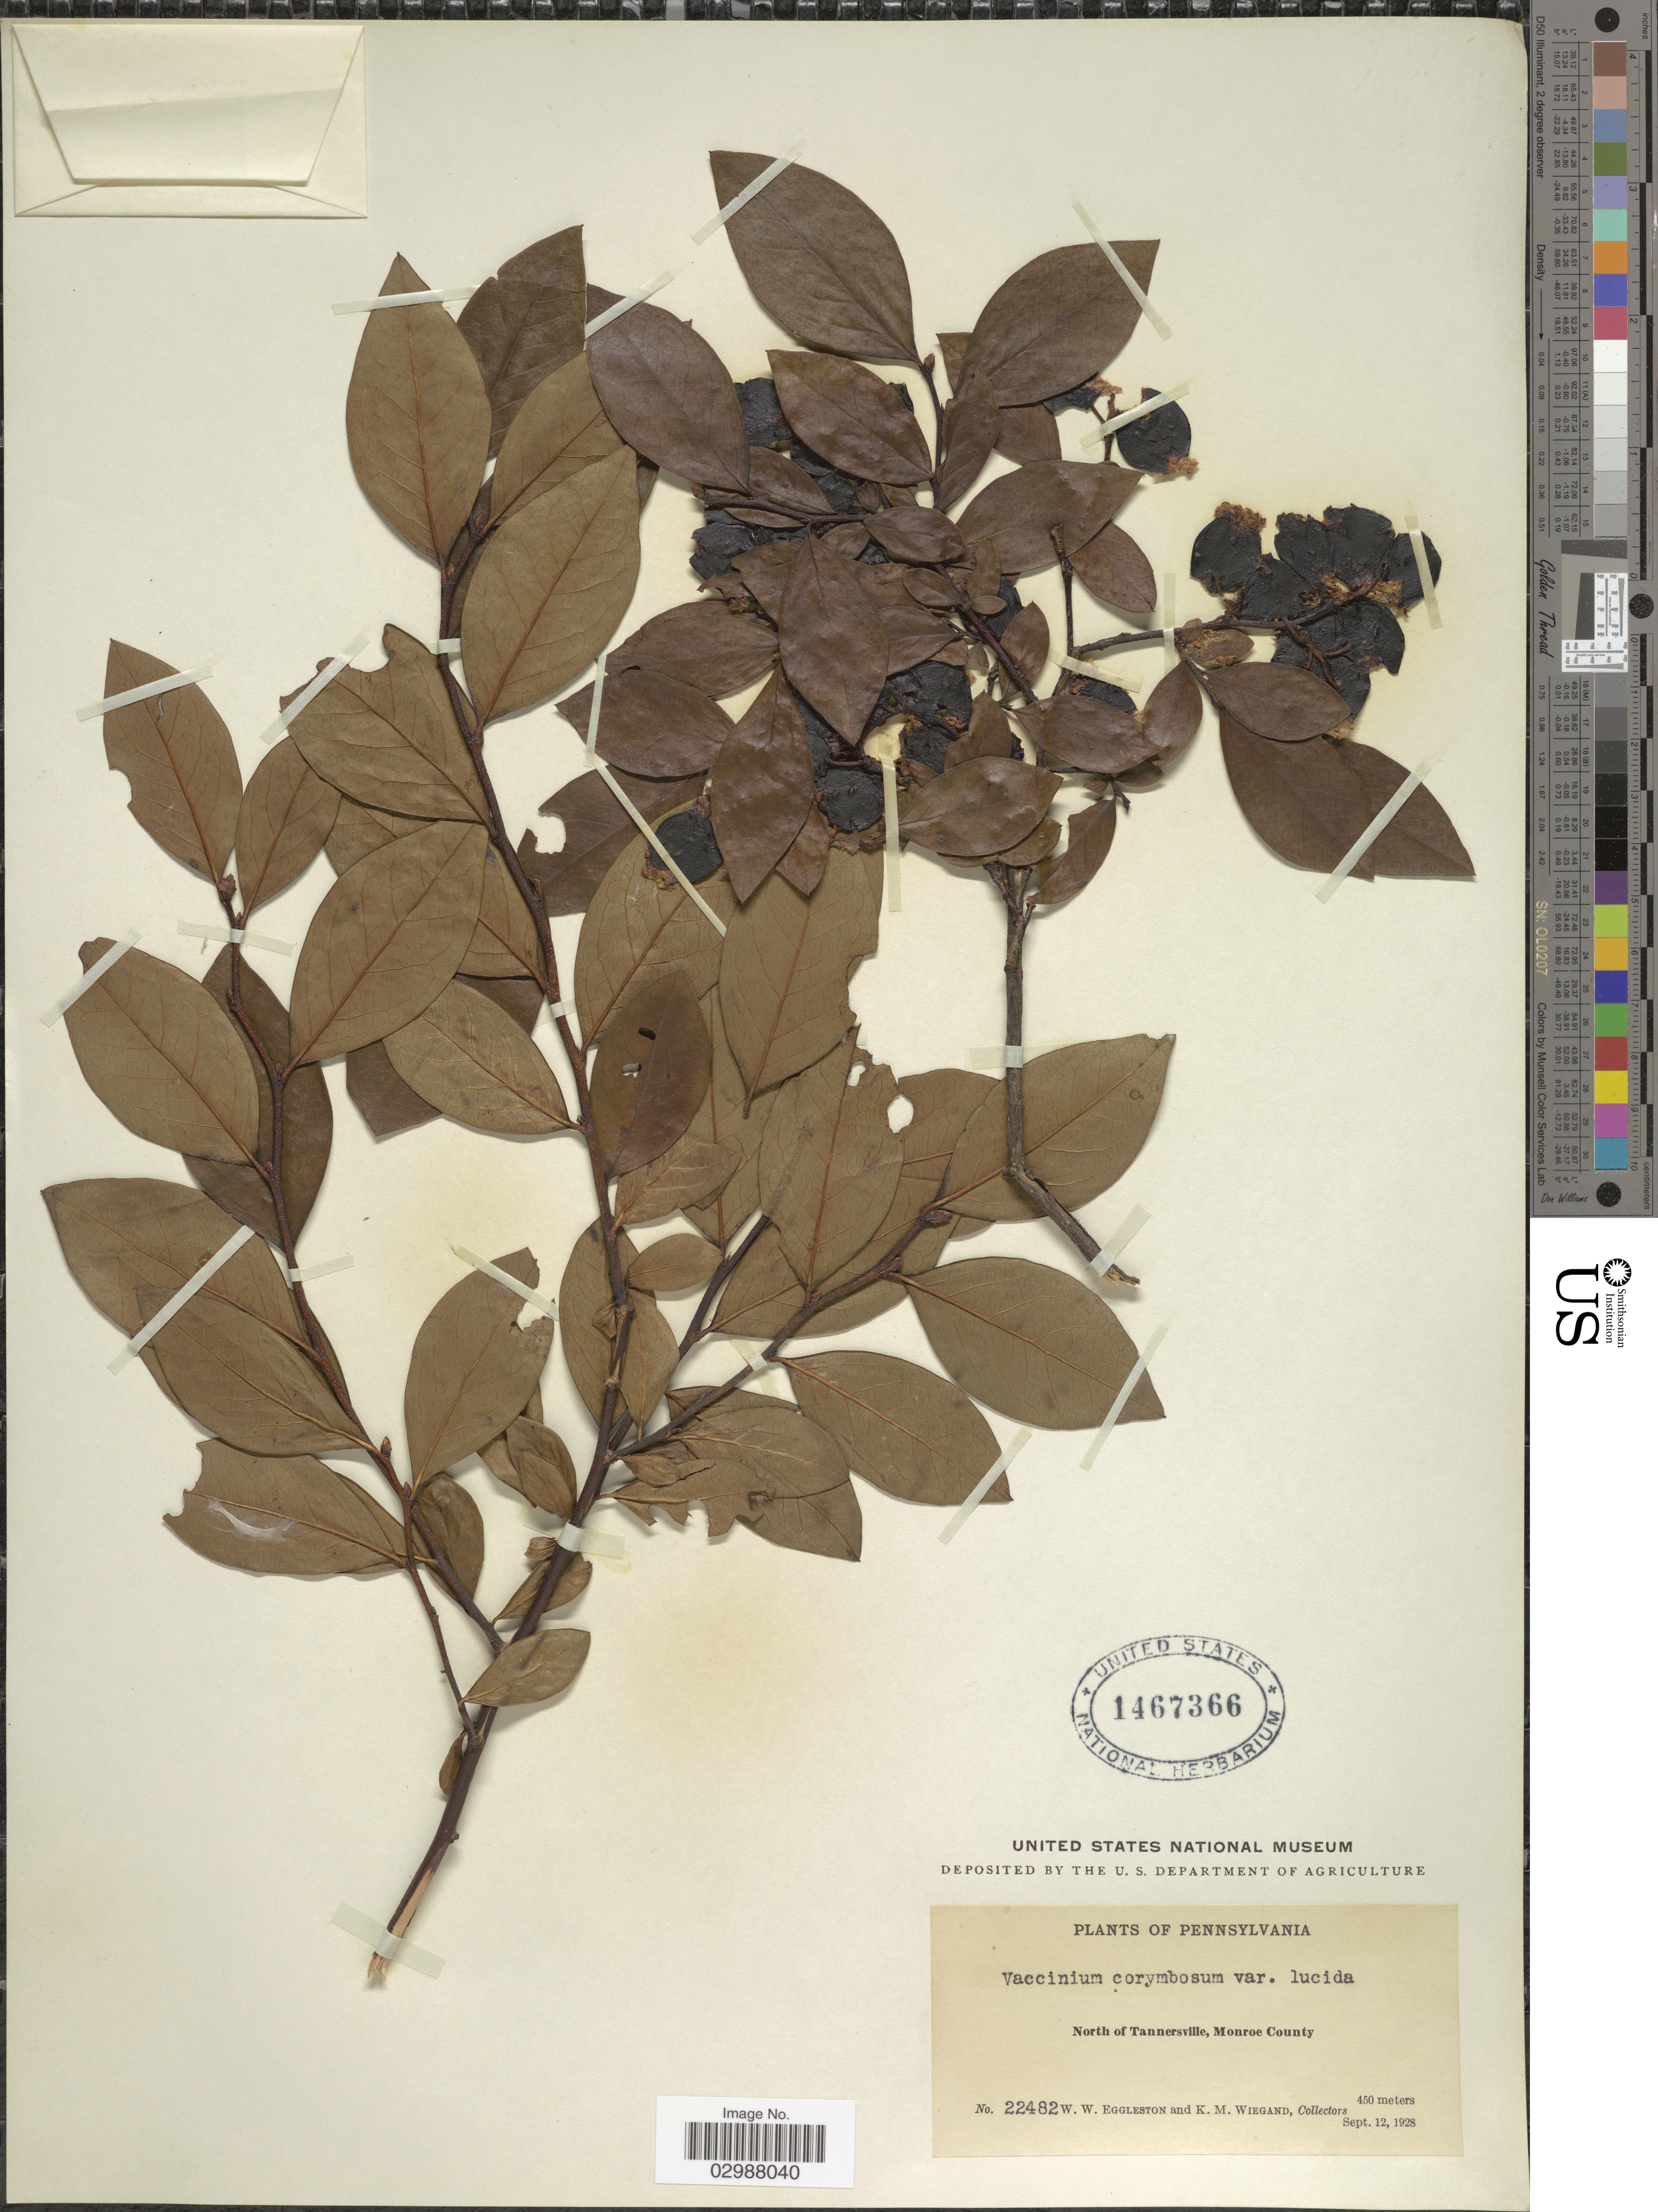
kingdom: Plantae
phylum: Tracheophyta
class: Magnoliopsida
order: Ericales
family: Ericaceae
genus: Vaccinium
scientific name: Vaccinium corymbosum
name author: L.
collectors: W. W. Eggleston & K. M. Wiegand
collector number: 22482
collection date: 1928-09-12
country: United States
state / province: Pennsylvania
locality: North of Tannersville, Monroe County.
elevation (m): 450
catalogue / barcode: US 1467366